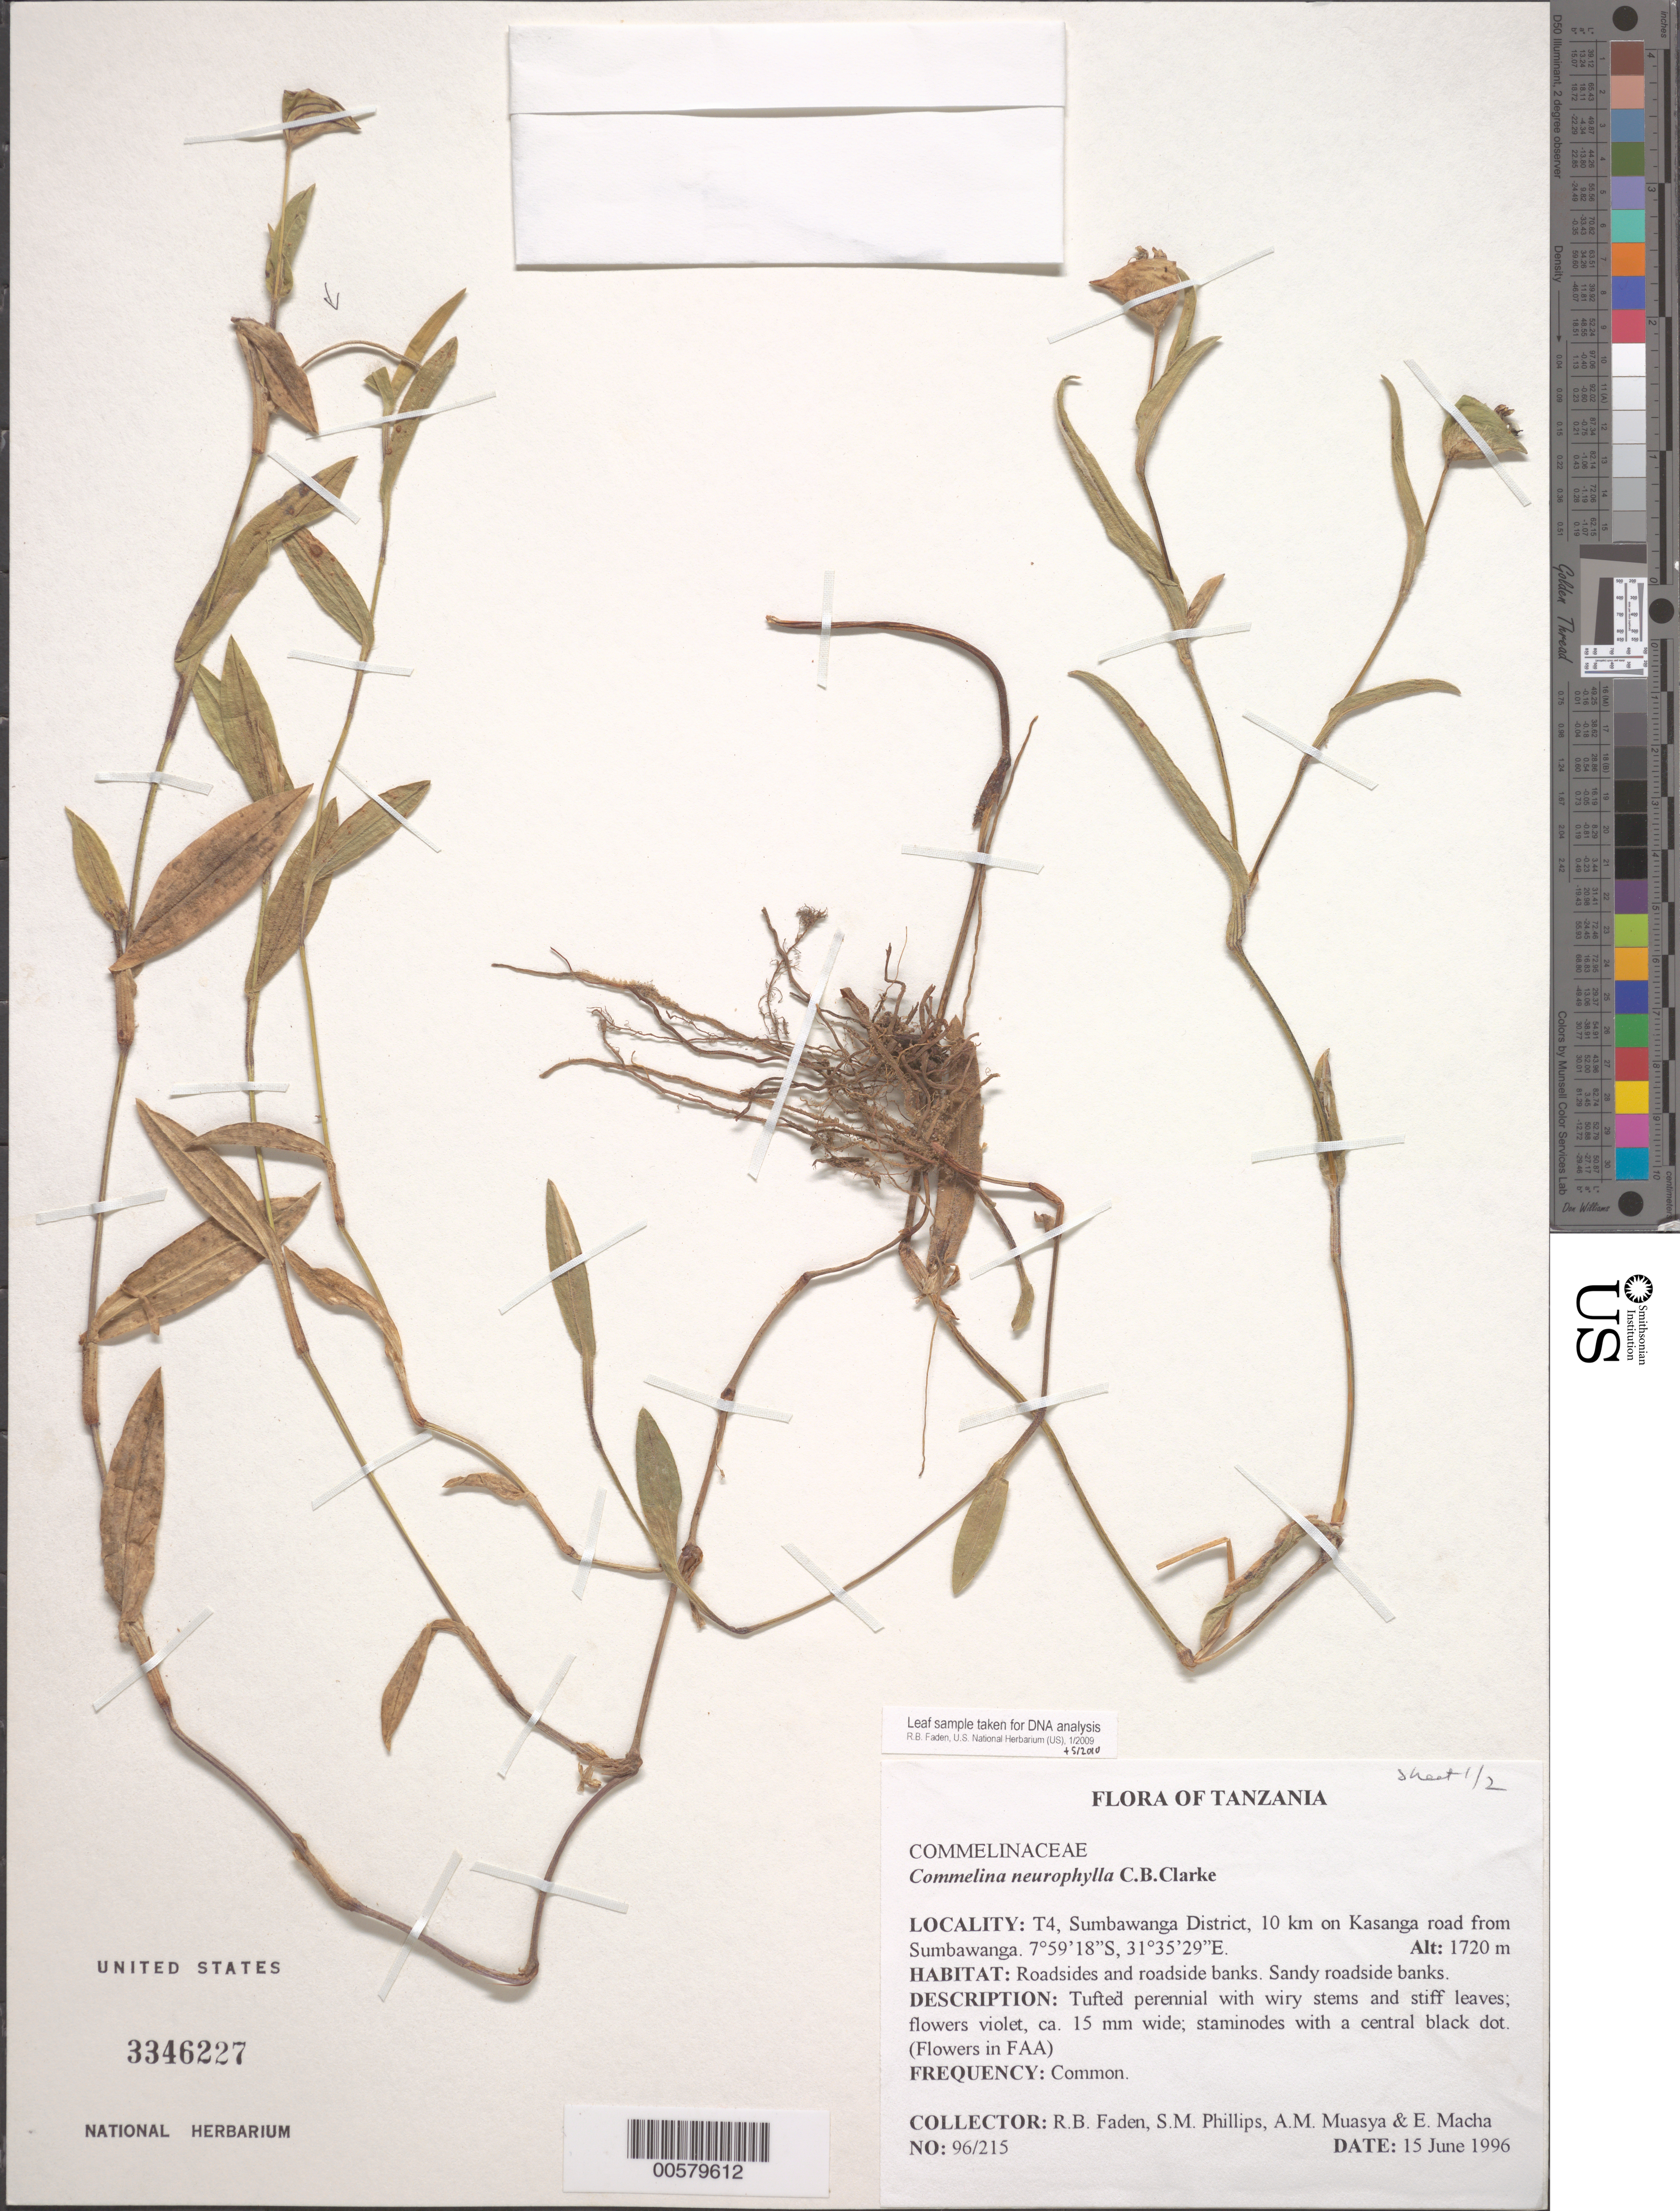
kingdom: Plantae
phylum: Tracheophyta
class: Liliopsida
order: Commelinales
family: Commelinaceae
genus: Commelina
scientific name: Commelina neurophylla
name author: C.B. Clarke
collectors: R. B. Faden, S. M. Phillips, A. Muasya & E. Macha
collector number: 96/215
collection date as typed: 15 Jun 1996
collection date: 1996-06-15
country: Tanzania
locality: T4, sumbawanga dist., kasanga-sombawanga road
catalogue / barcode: US 3346227